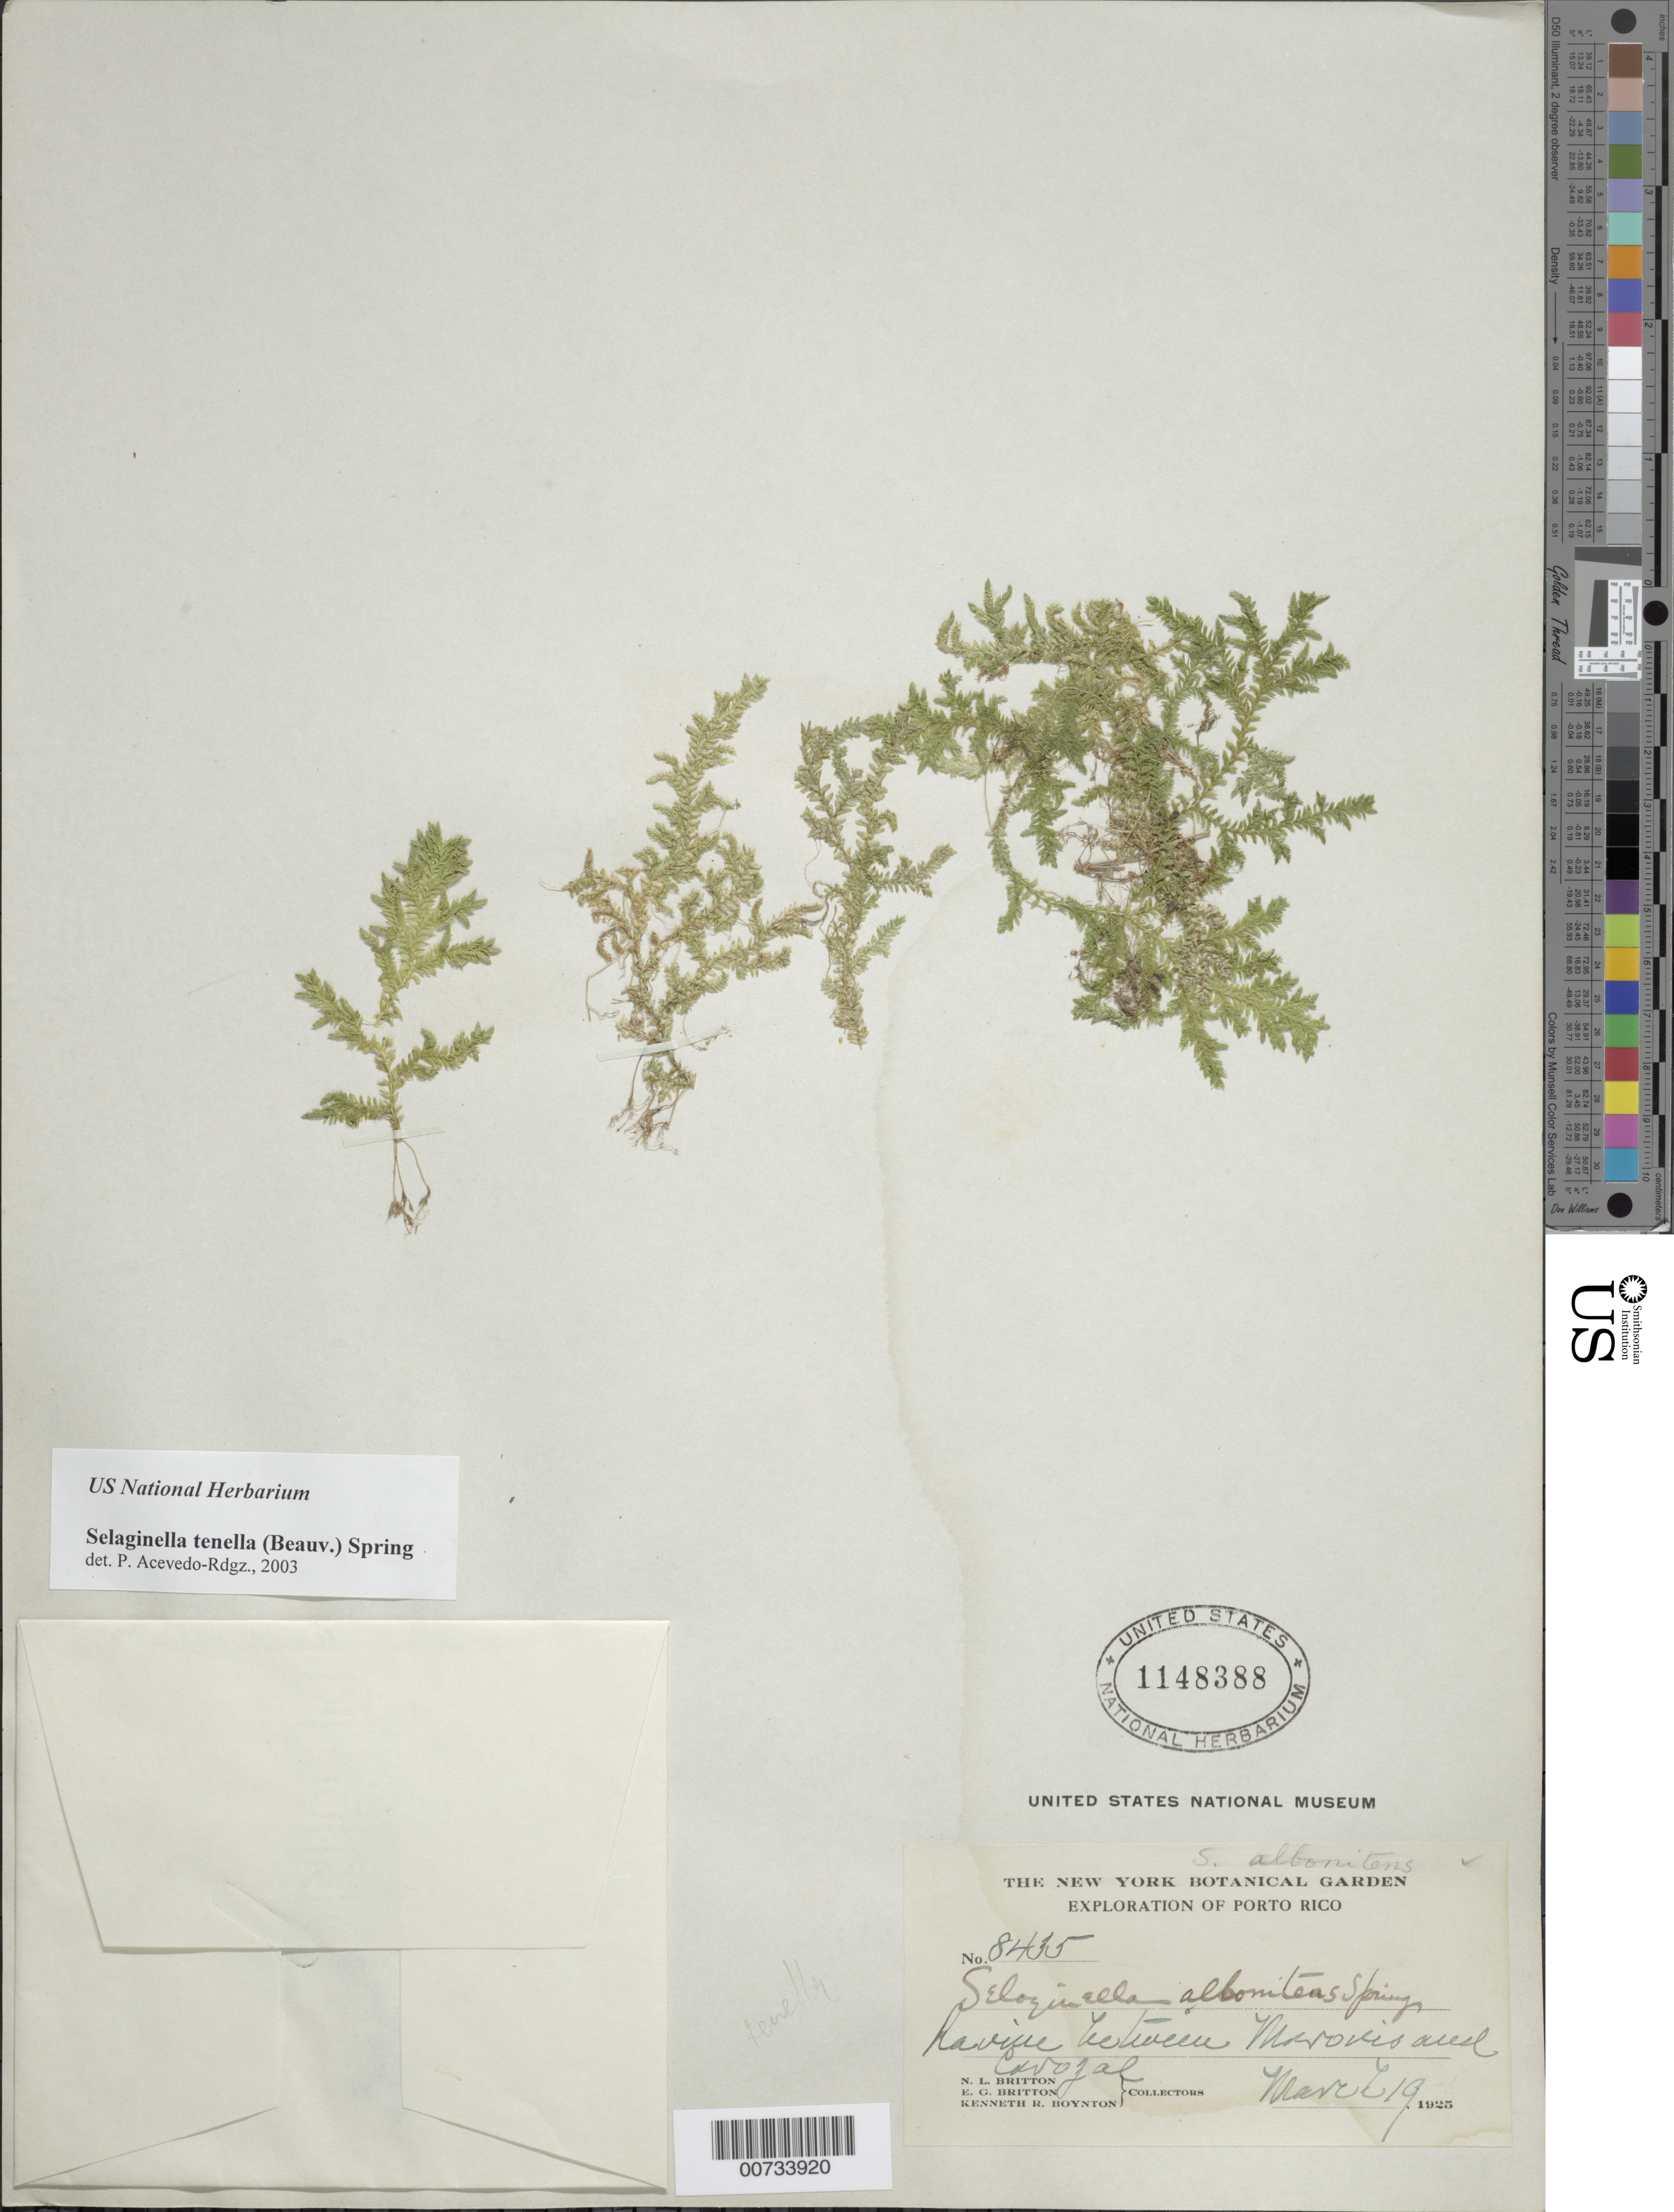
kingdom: Plantae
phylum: Tracheophyta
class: Lycopodiopsida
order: Selaginellales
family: Selaginellaceae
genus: Selaginella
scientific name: Selaginella tenella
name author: (P. Beauv.) Spring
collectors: N. Britton, E. G. Britton & K. Boynton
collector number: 8435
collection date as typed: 19 Mar 1925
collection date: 1925-03-19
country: Puerto Rico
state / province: Morovis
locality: Morovis and Corozal, Ravine btw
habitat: Ravine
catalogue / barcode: US 1148388